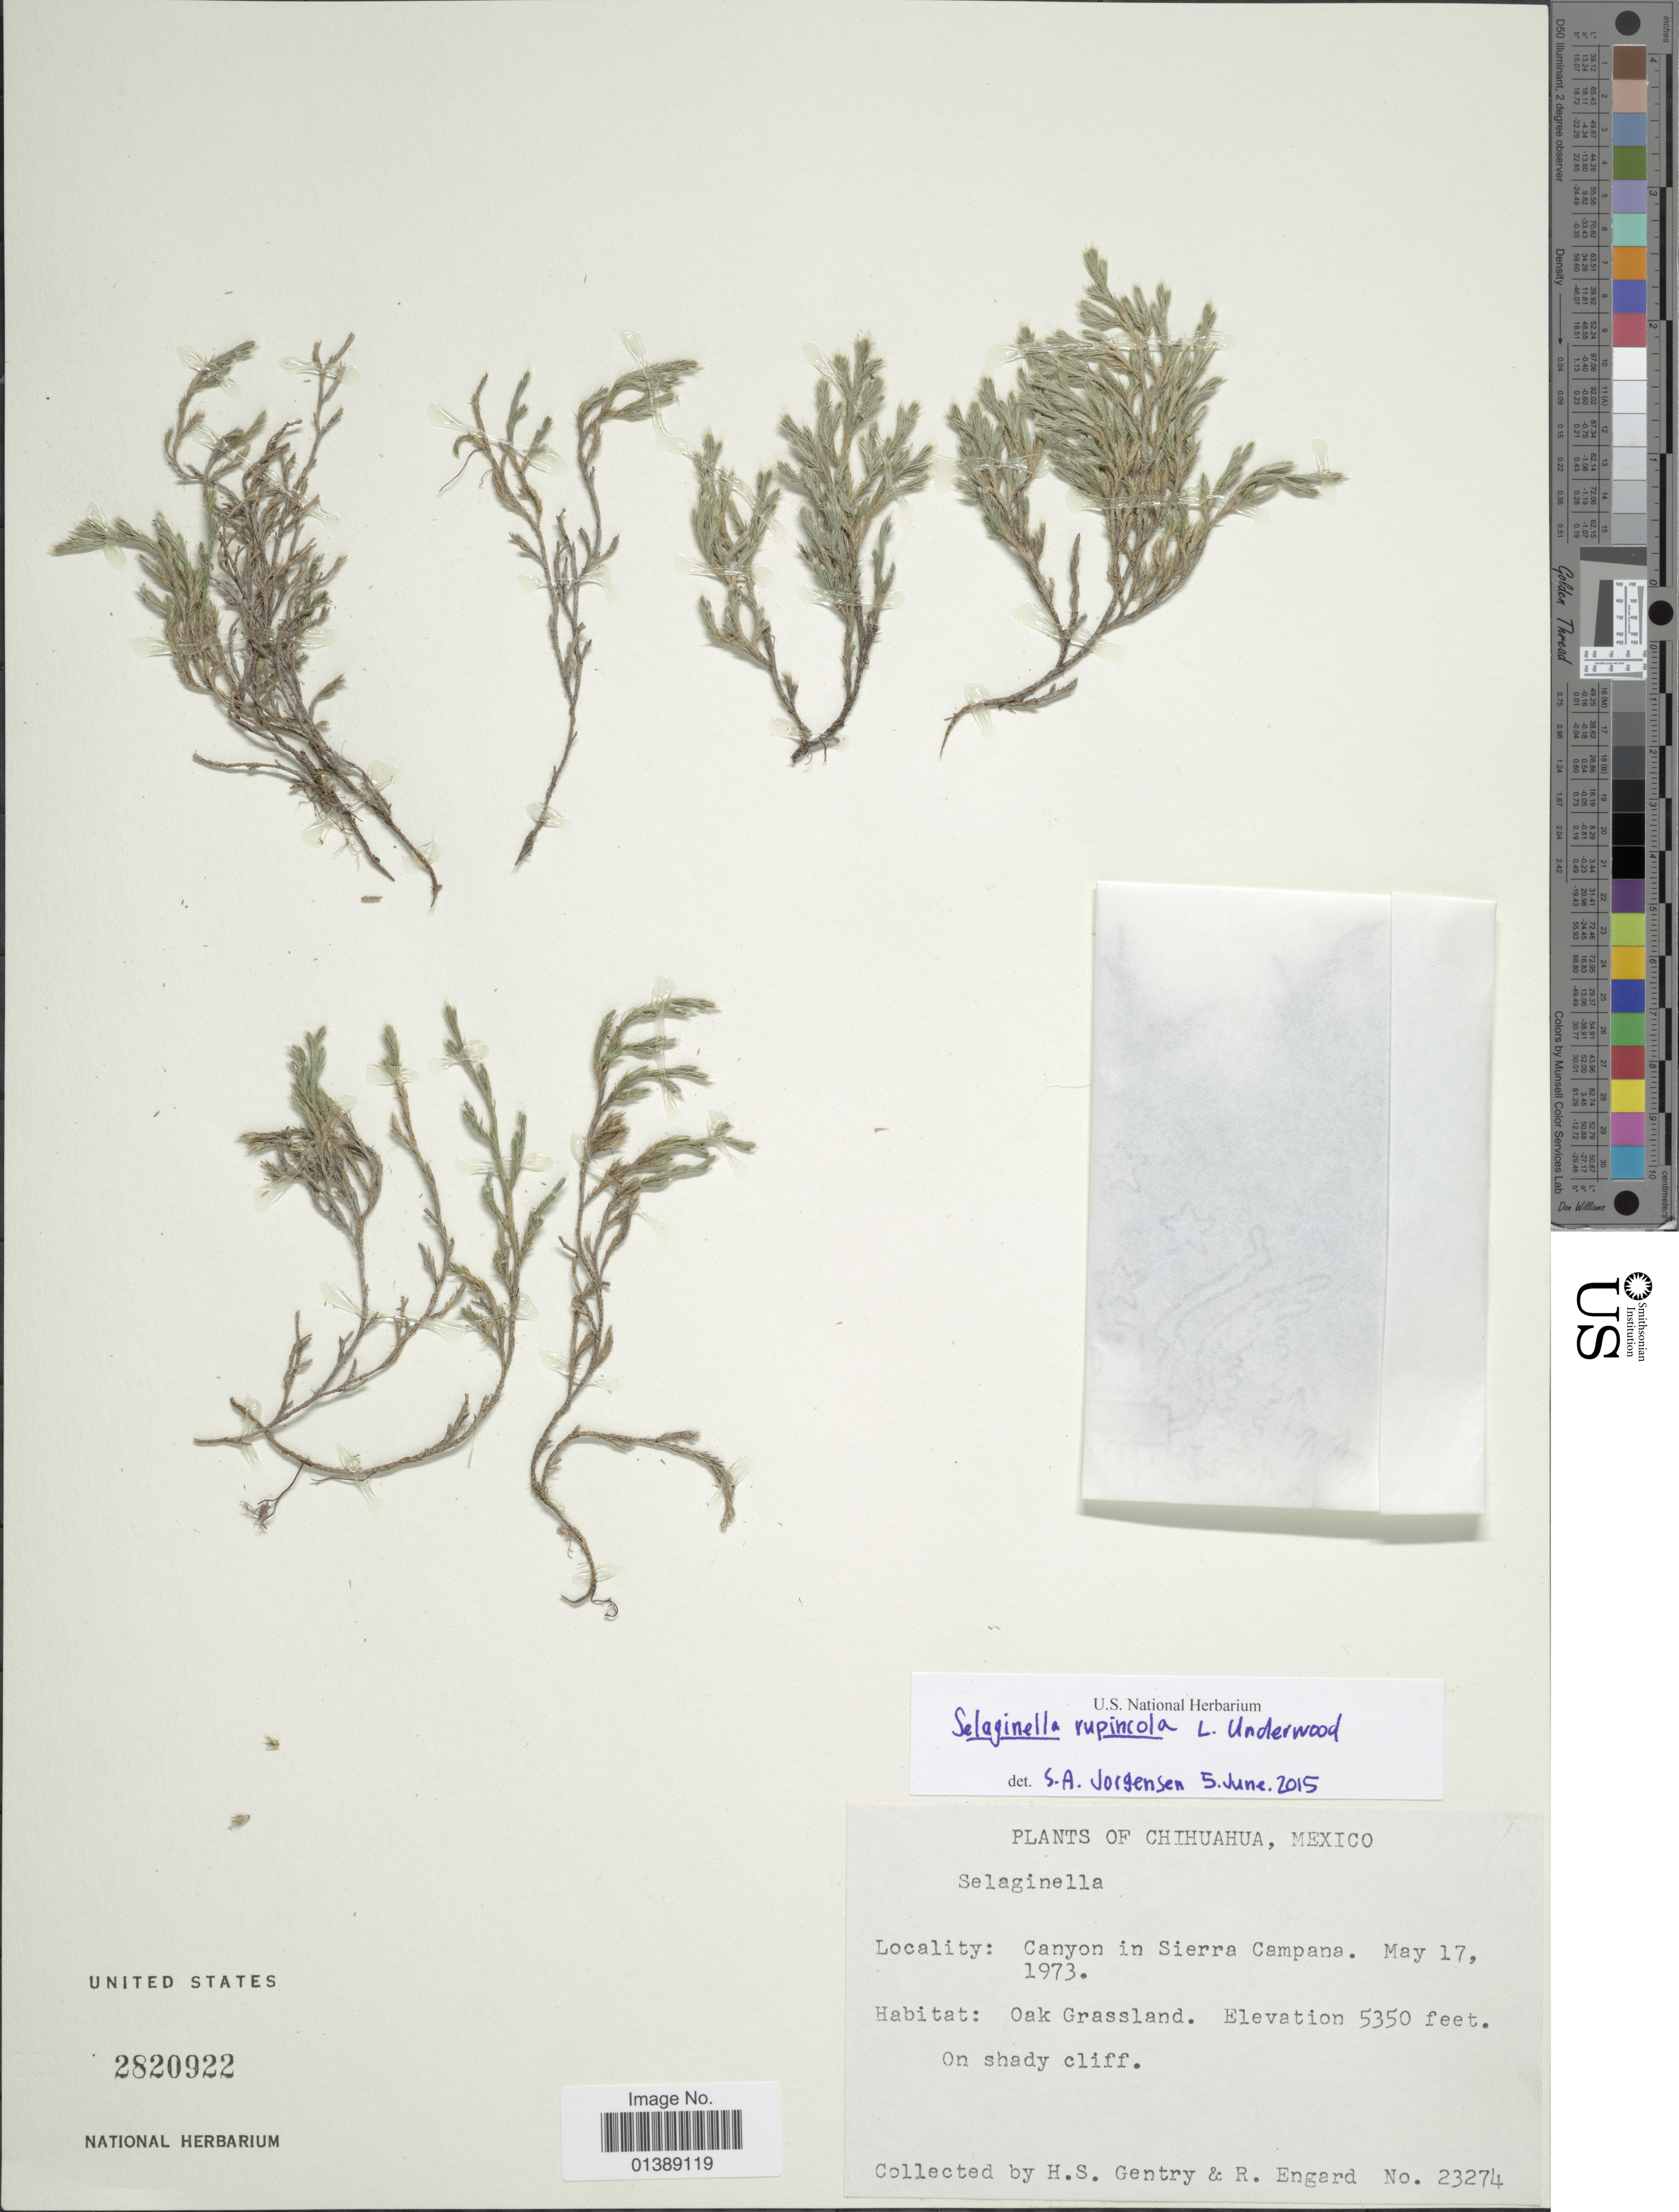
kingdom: Plantae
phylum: Tracheophyta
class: Lycopodiopsida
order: Selaginellales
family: Selaginellaceae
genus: Selaginella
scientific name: Selaginella rupincola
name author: Underw.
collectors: H. S. Gentry & R. Engard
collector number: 23274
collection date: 1973-05-17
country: Mexico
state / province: Chihuahua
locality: Canyon in Sierra Campana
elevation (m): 1631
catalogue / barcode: US 2820922